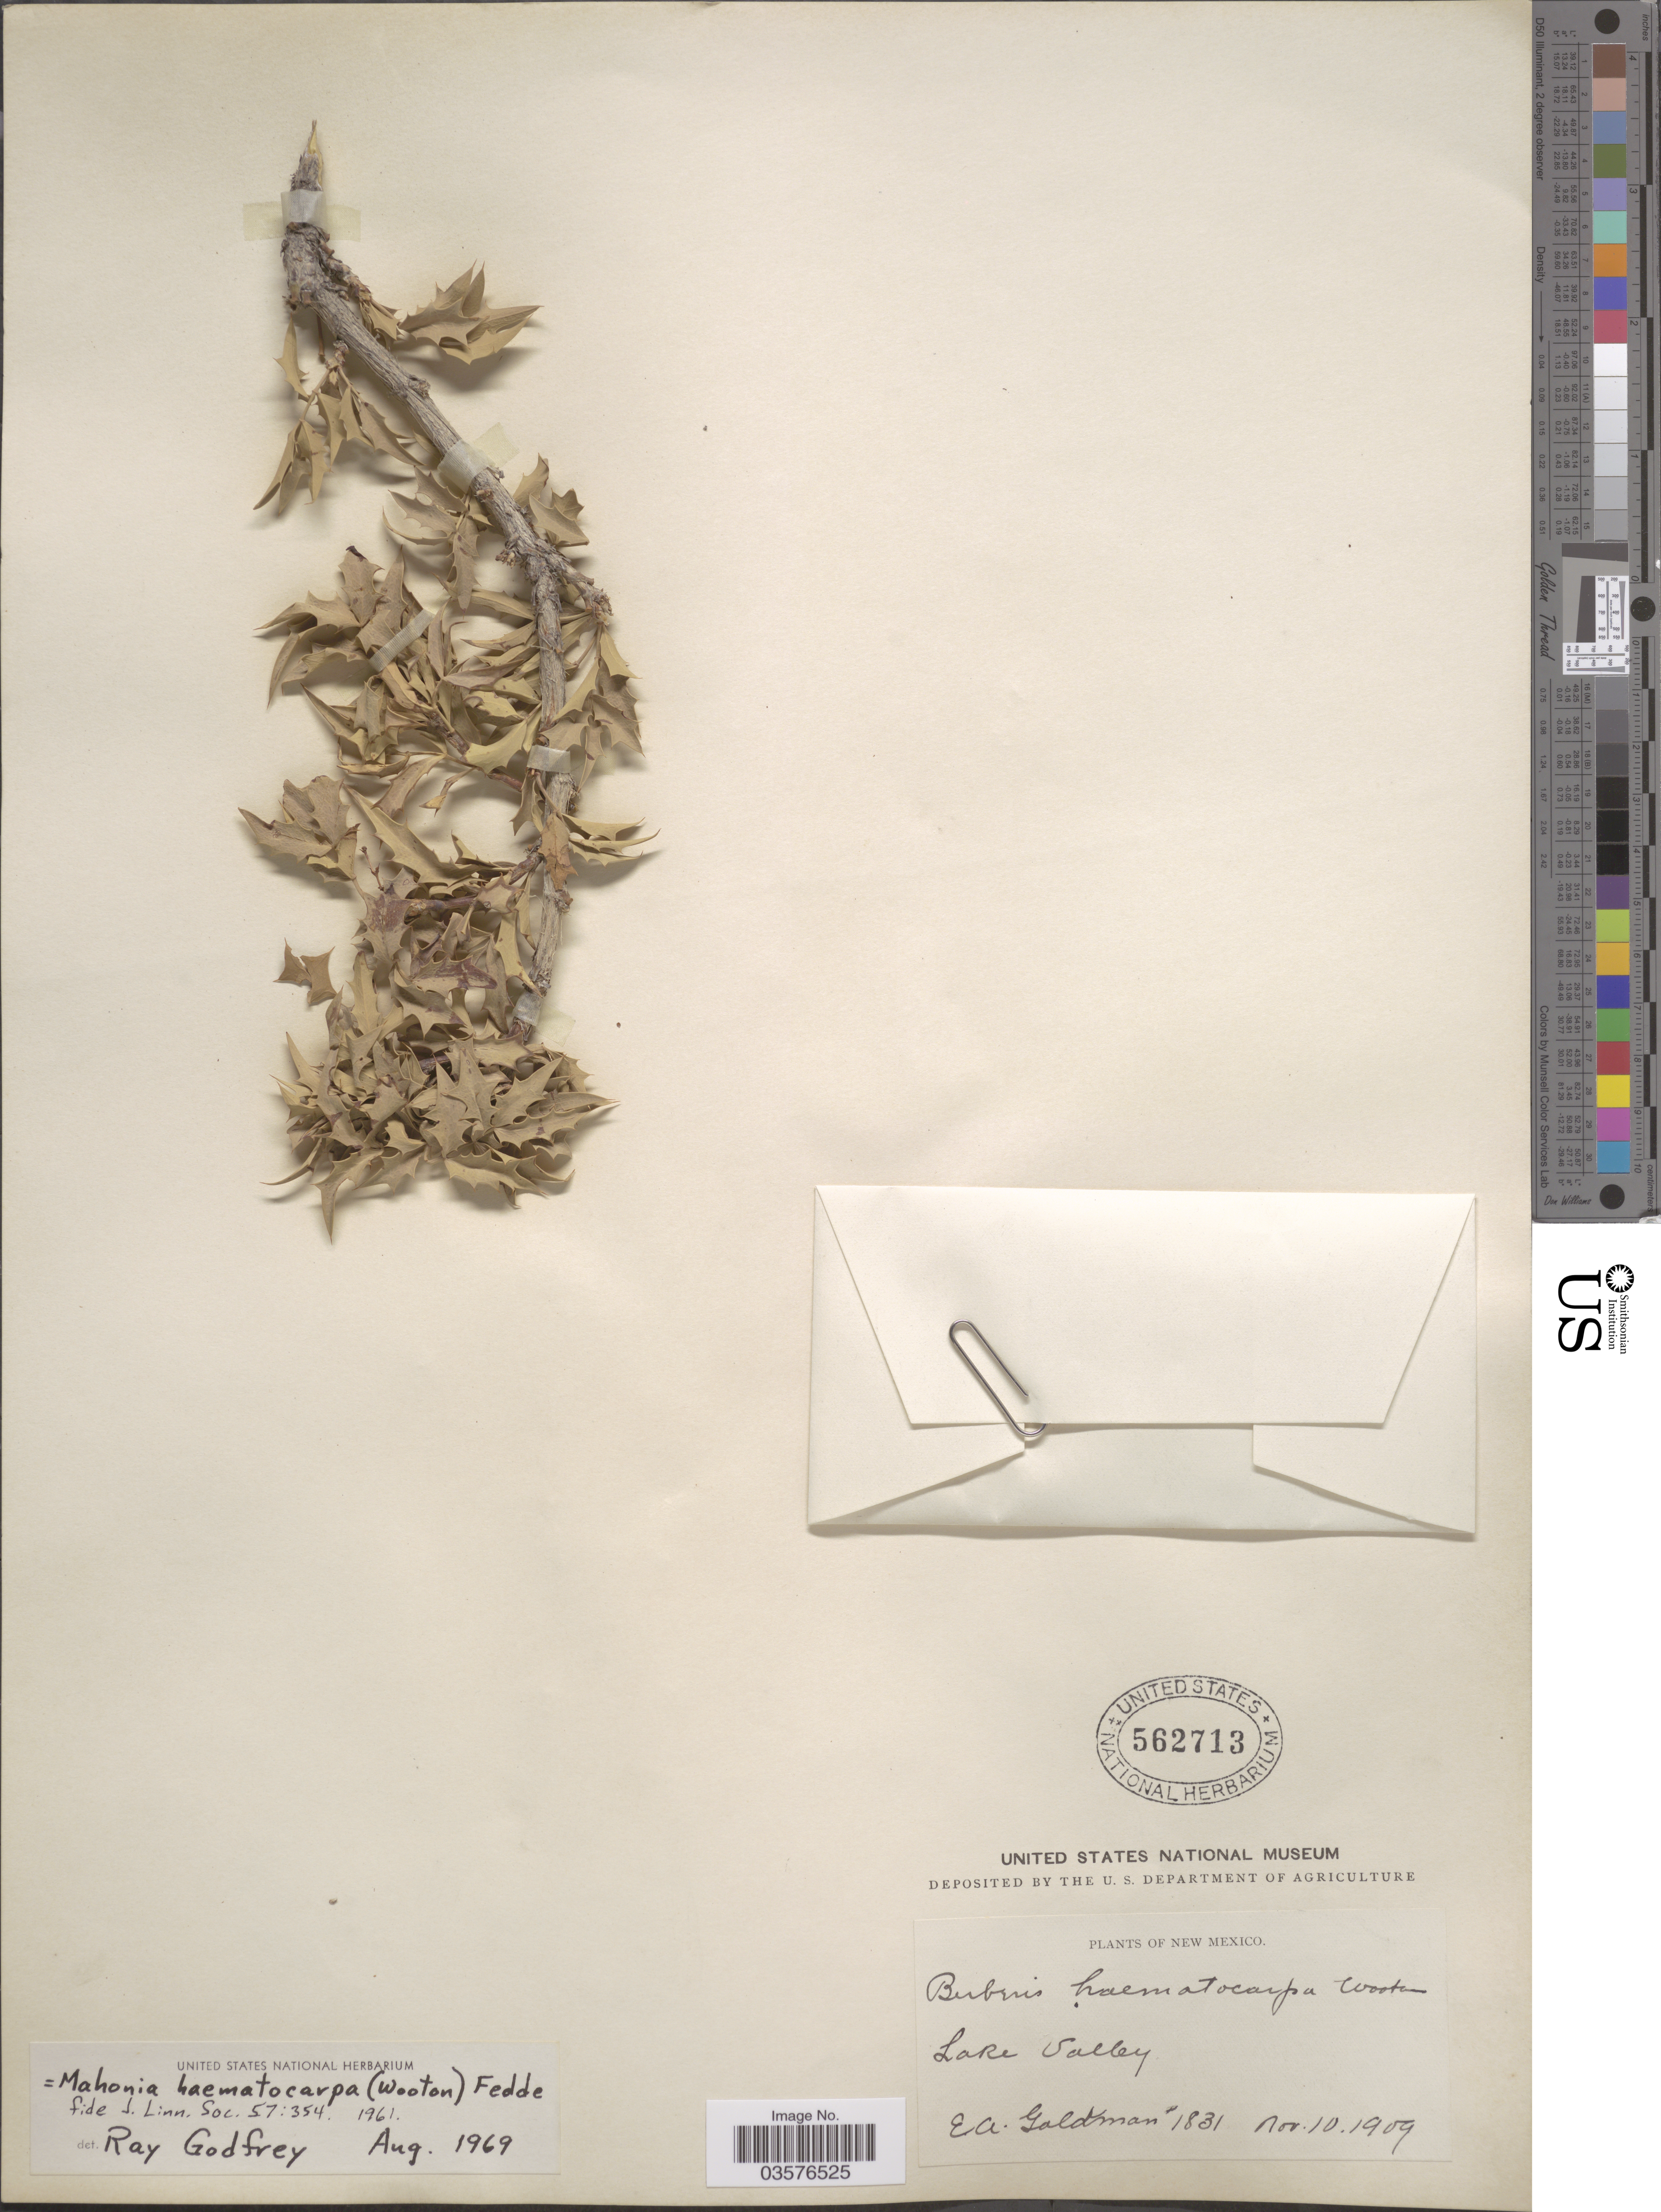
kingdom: Plantae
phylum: Tracheophyta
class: Magnoliopsida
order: Ranunculales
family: Berberidaceae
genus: Mahonia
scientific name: Mahonia haematocarpa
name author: (Wooton) Fedde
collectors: E. A. Goldman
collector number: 1831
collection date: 1909-11-10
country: United States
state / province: New Mexico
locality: Lake Valley.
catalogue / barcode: US 562713